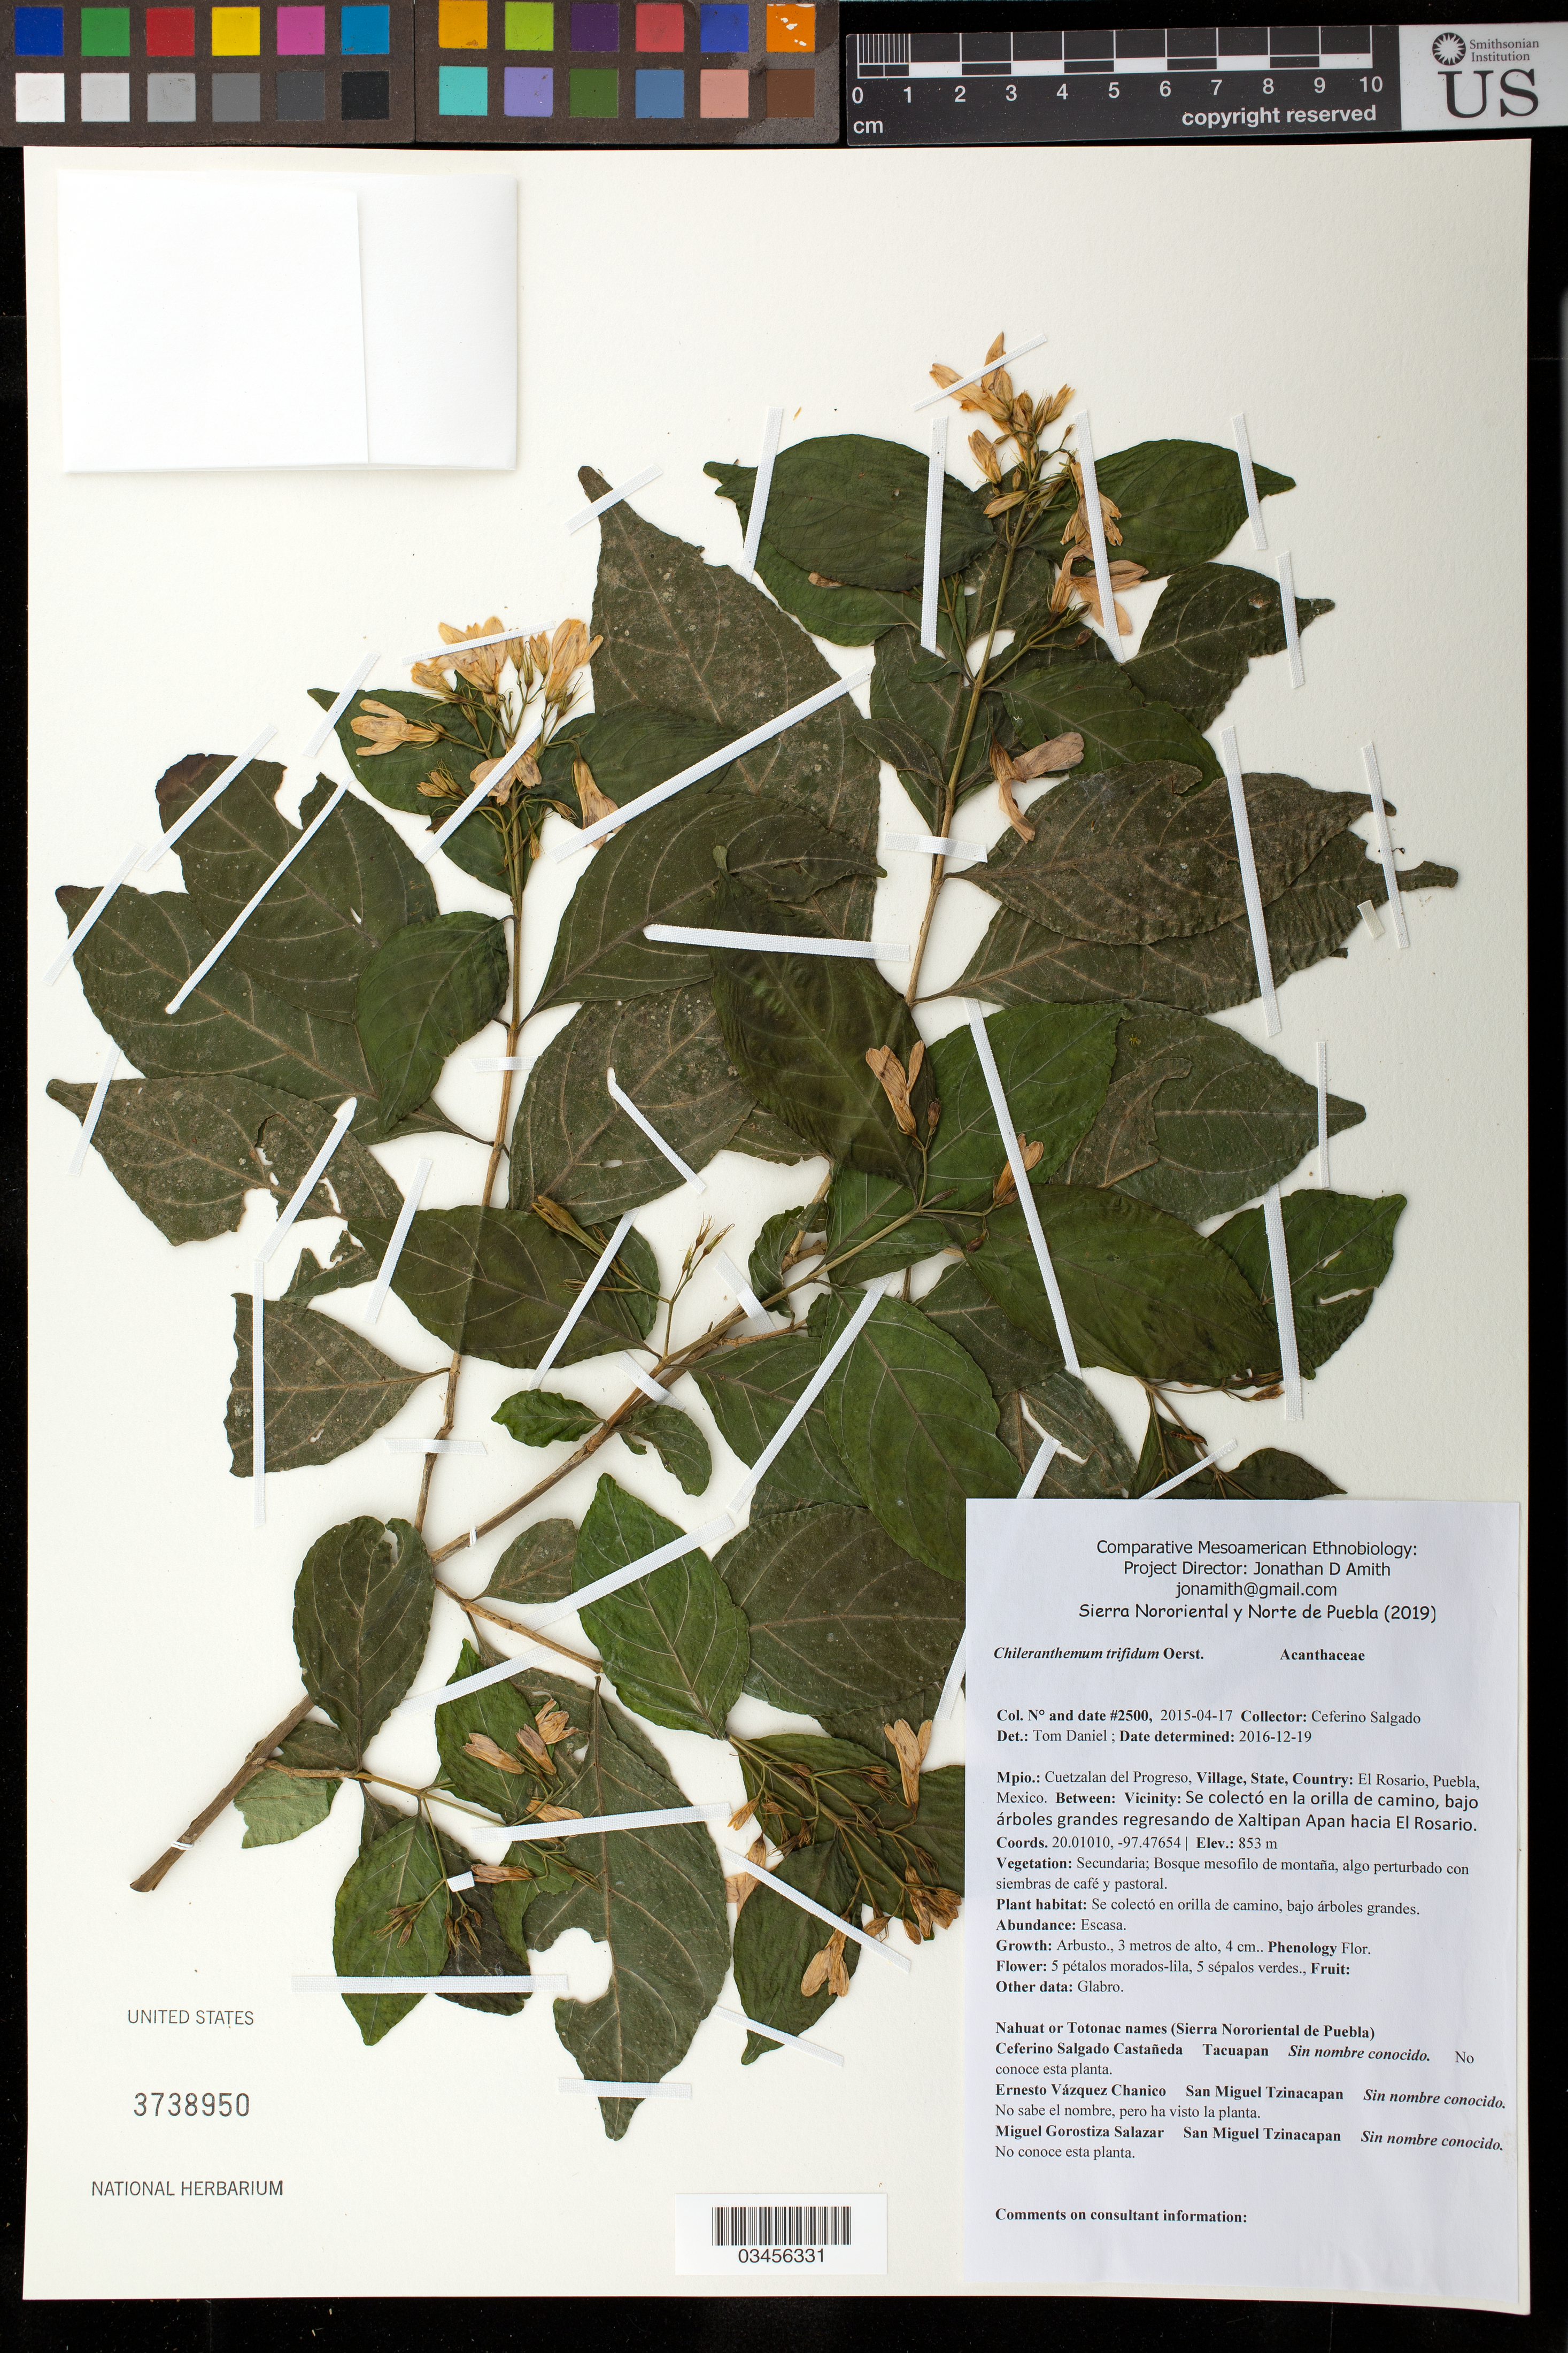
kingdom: Plantae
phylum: Tracheophyta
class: Magnoliopsida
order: Lamiales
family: Acanthaceae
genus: Chileranthemum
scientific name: Chileranthemum trifidum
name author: Oerst.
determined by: Daniel, T.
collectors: C. Salgado Castañeda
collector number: CSC_02500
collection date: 2015-04-17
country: México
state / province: Puebla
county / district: Cuetzalan del Progreso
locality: PUEBLO: El Rosario; LOCALIDAD EXACTA: Se colectó en la orilla de camino, bajo árboles grandes regresando de Xaltipan Apan hacia El Rosario.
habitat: Bosque mesofilo de montaña, algo perturbado con siembras de café y pastoral | Se colectó en orilla de camino, bajo árboles grandes.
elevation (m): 853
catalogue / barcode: US 3738950